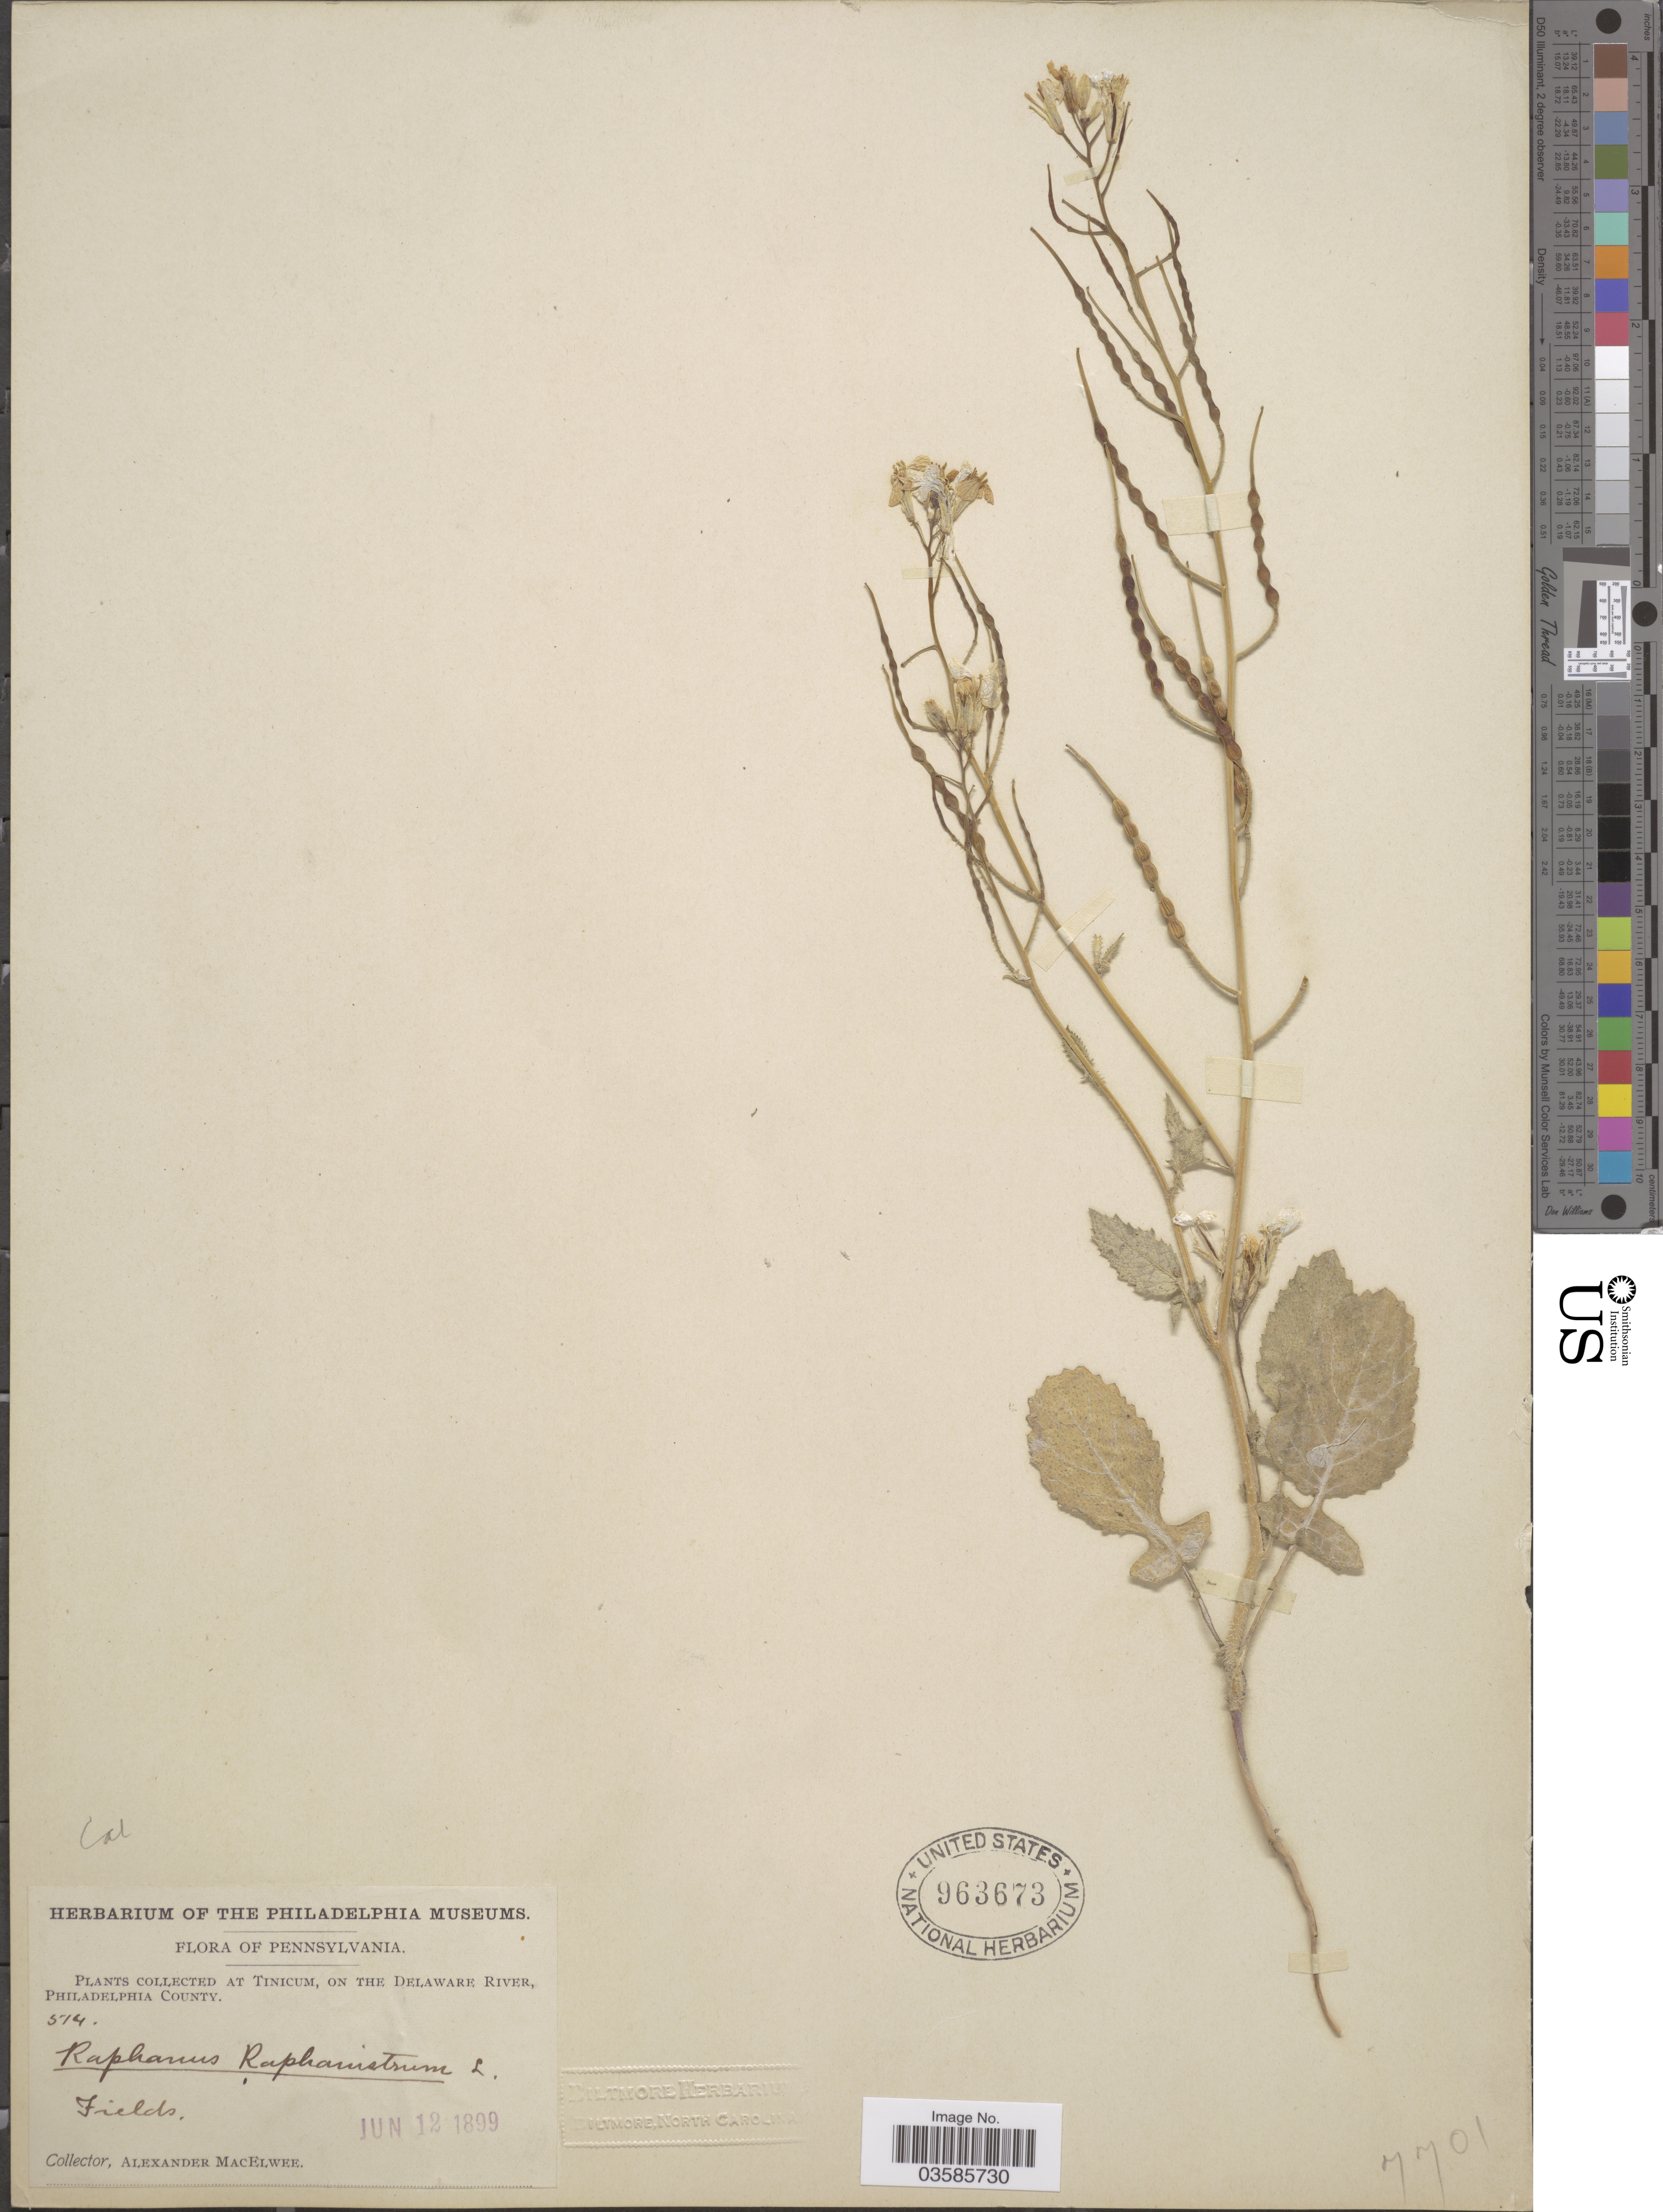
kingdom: Plantae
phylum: Tracheophyta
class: Magnoliopsida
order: Brassicales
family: Brassicaceae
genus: Raphanus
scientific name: Raphanus raphanistrum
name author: L.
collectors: A. MacElwee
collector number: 574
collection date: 1899-06-12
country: United States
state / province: Pennsylvania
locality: Tinicum, on the Delaware River, Philadelphia County.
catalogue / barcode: US 963673